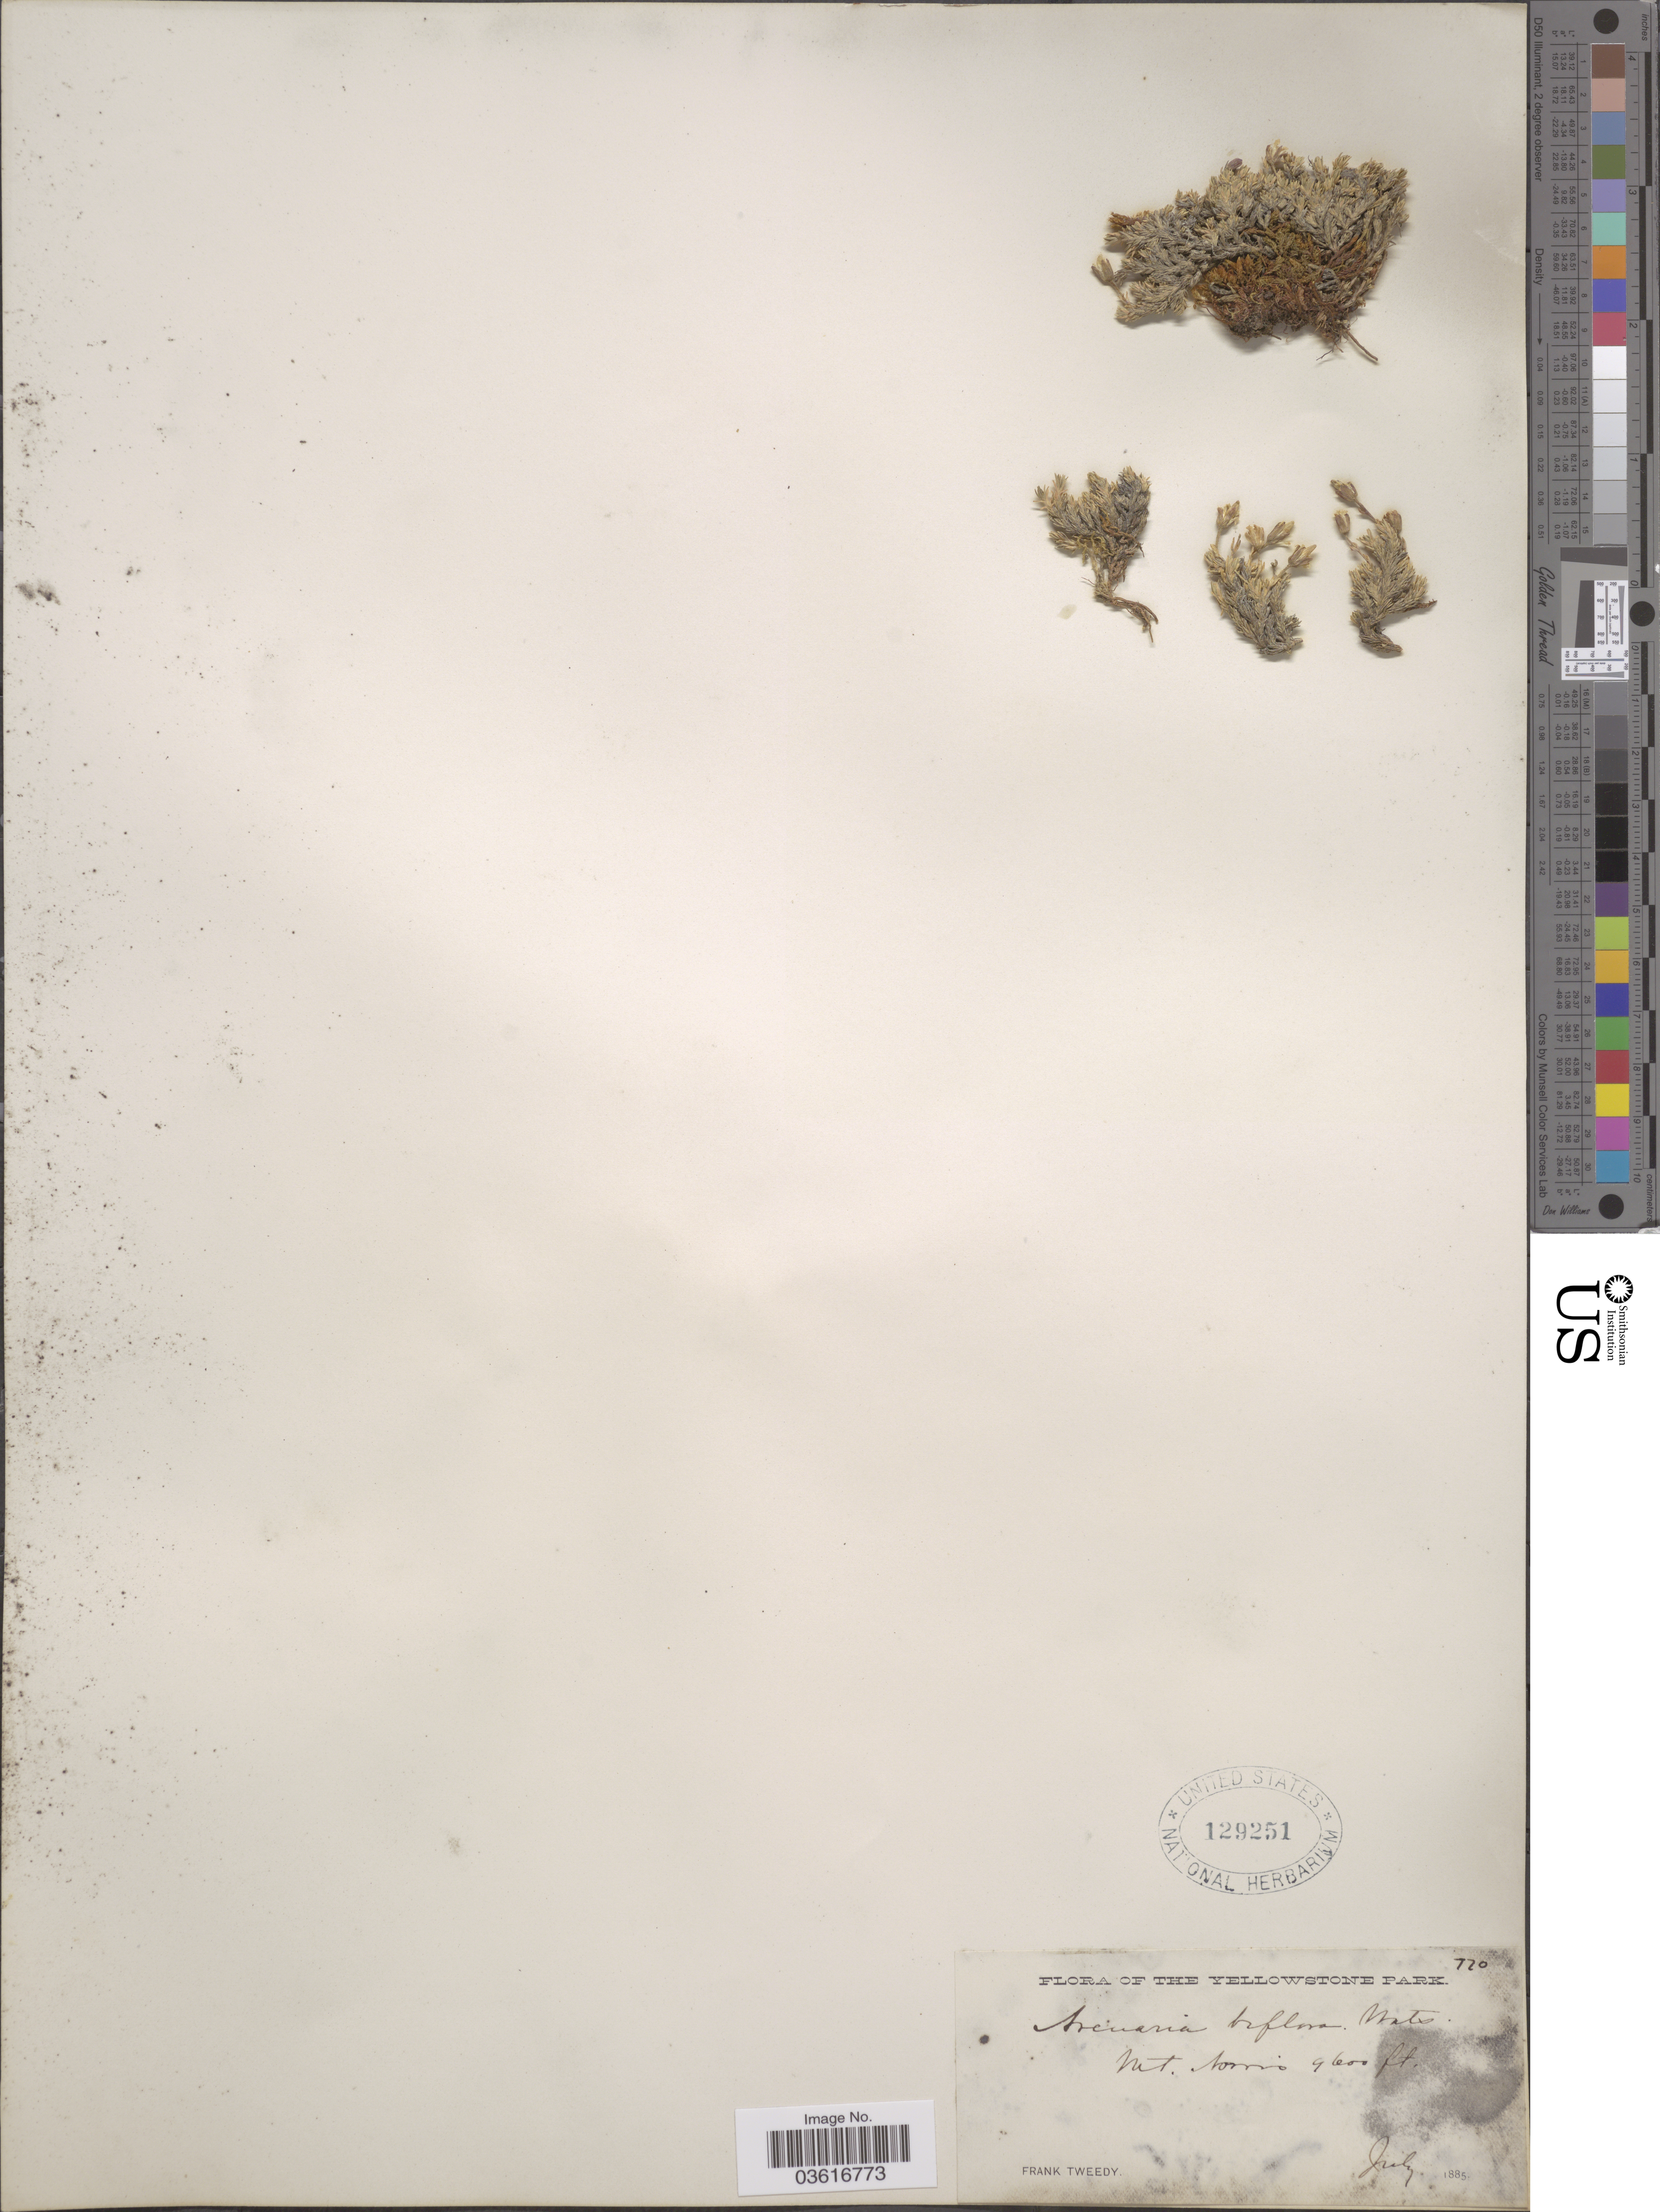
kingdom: Plantae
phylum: Tracheophyta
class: Magnoliopsida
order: Caryophyllales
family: Caryophyllaceae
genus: Cherleria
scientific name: Cherleria obtusiloba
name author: (Rydb.) A.J. Moore & Dillenb.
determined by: Strong, M. T., (US), Smithsonian Institution - National Museum of Natural History (UNITED STATES)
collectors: F. Tweedy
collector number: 770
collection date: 1885-07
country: United States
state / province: Wyoming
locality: Yellowstone Park. Mt. Norris.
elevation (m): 2926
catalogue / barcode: US 129251